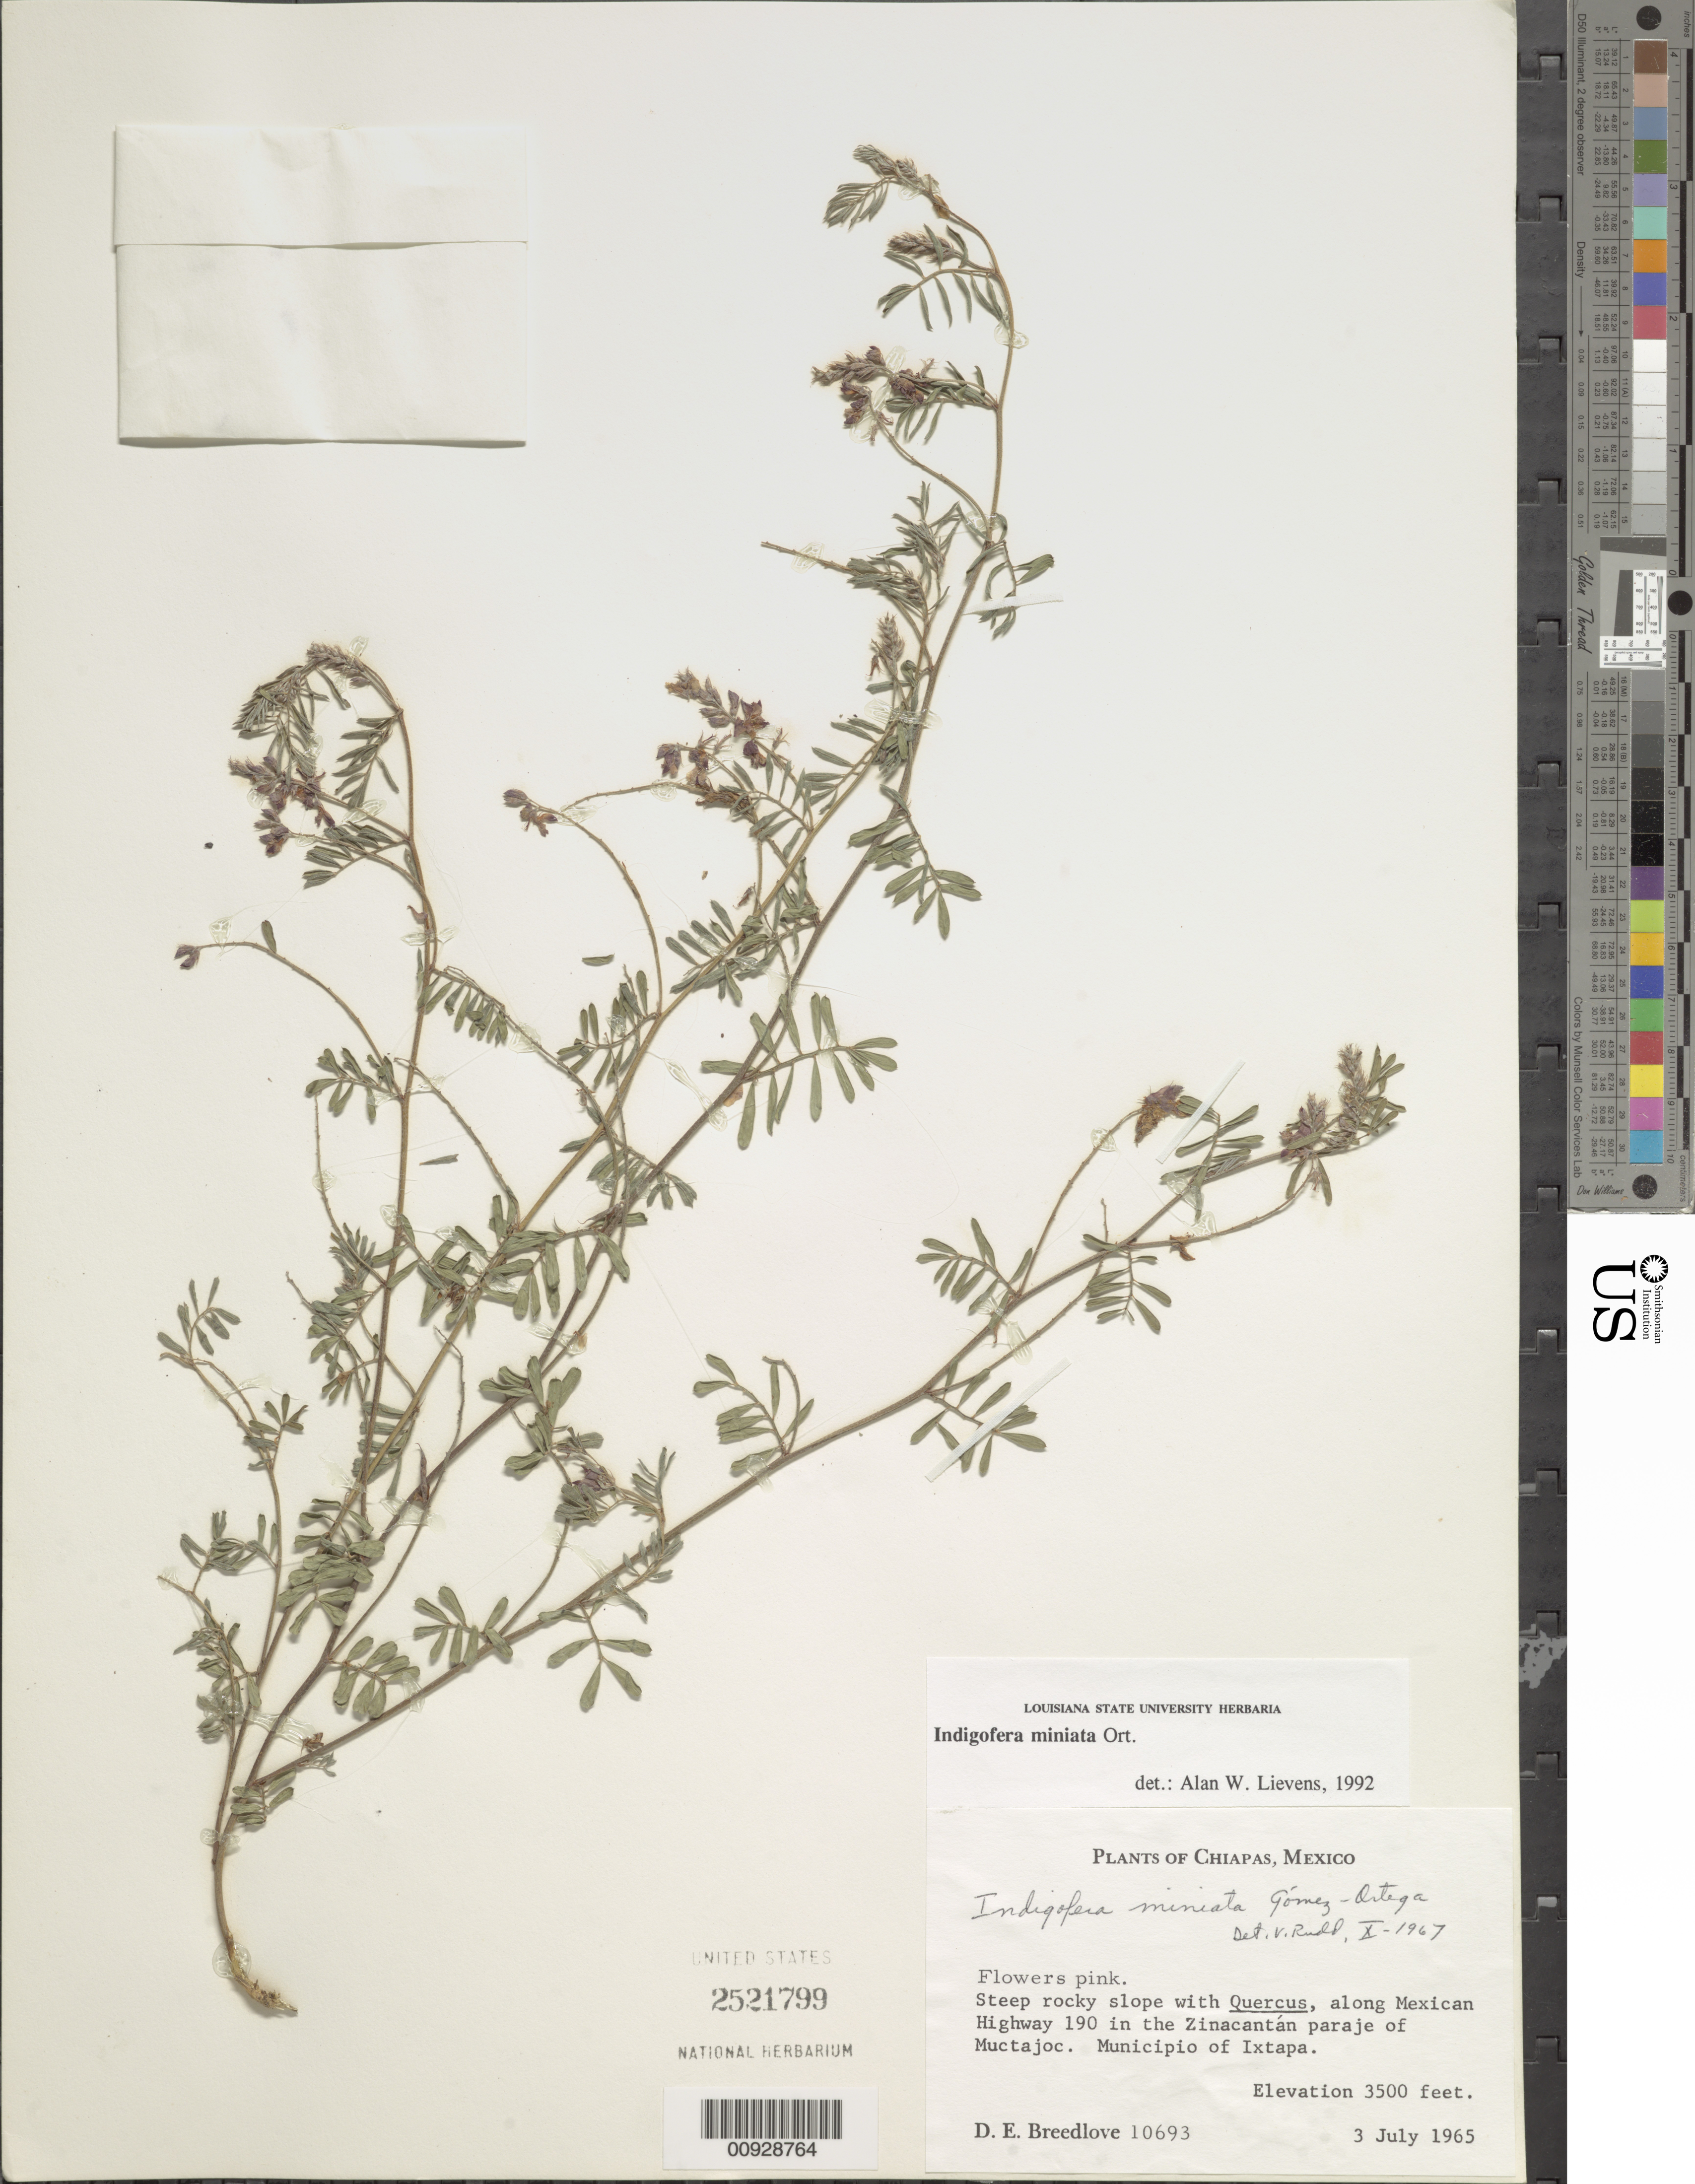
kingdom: Plantae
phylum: Tracheophyta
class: Magnoliopsida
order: Fabales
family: Fabaceae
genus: Indigofera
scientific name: Indigofera miniata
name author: Orteg.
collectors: D. E. Breedlove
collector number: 10693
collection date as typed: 03 Jul 1965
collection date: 1965-07-03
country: Mexico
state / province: Chiapas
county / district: Ixtapa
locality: Along Mexican Highway 190 in the Zinacantán paraje of Muctajoc. Municipio of Ixtapa, Chiapas.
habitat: Steep rocky slope with Quercus.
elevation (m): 1067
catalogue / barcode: US 2521799